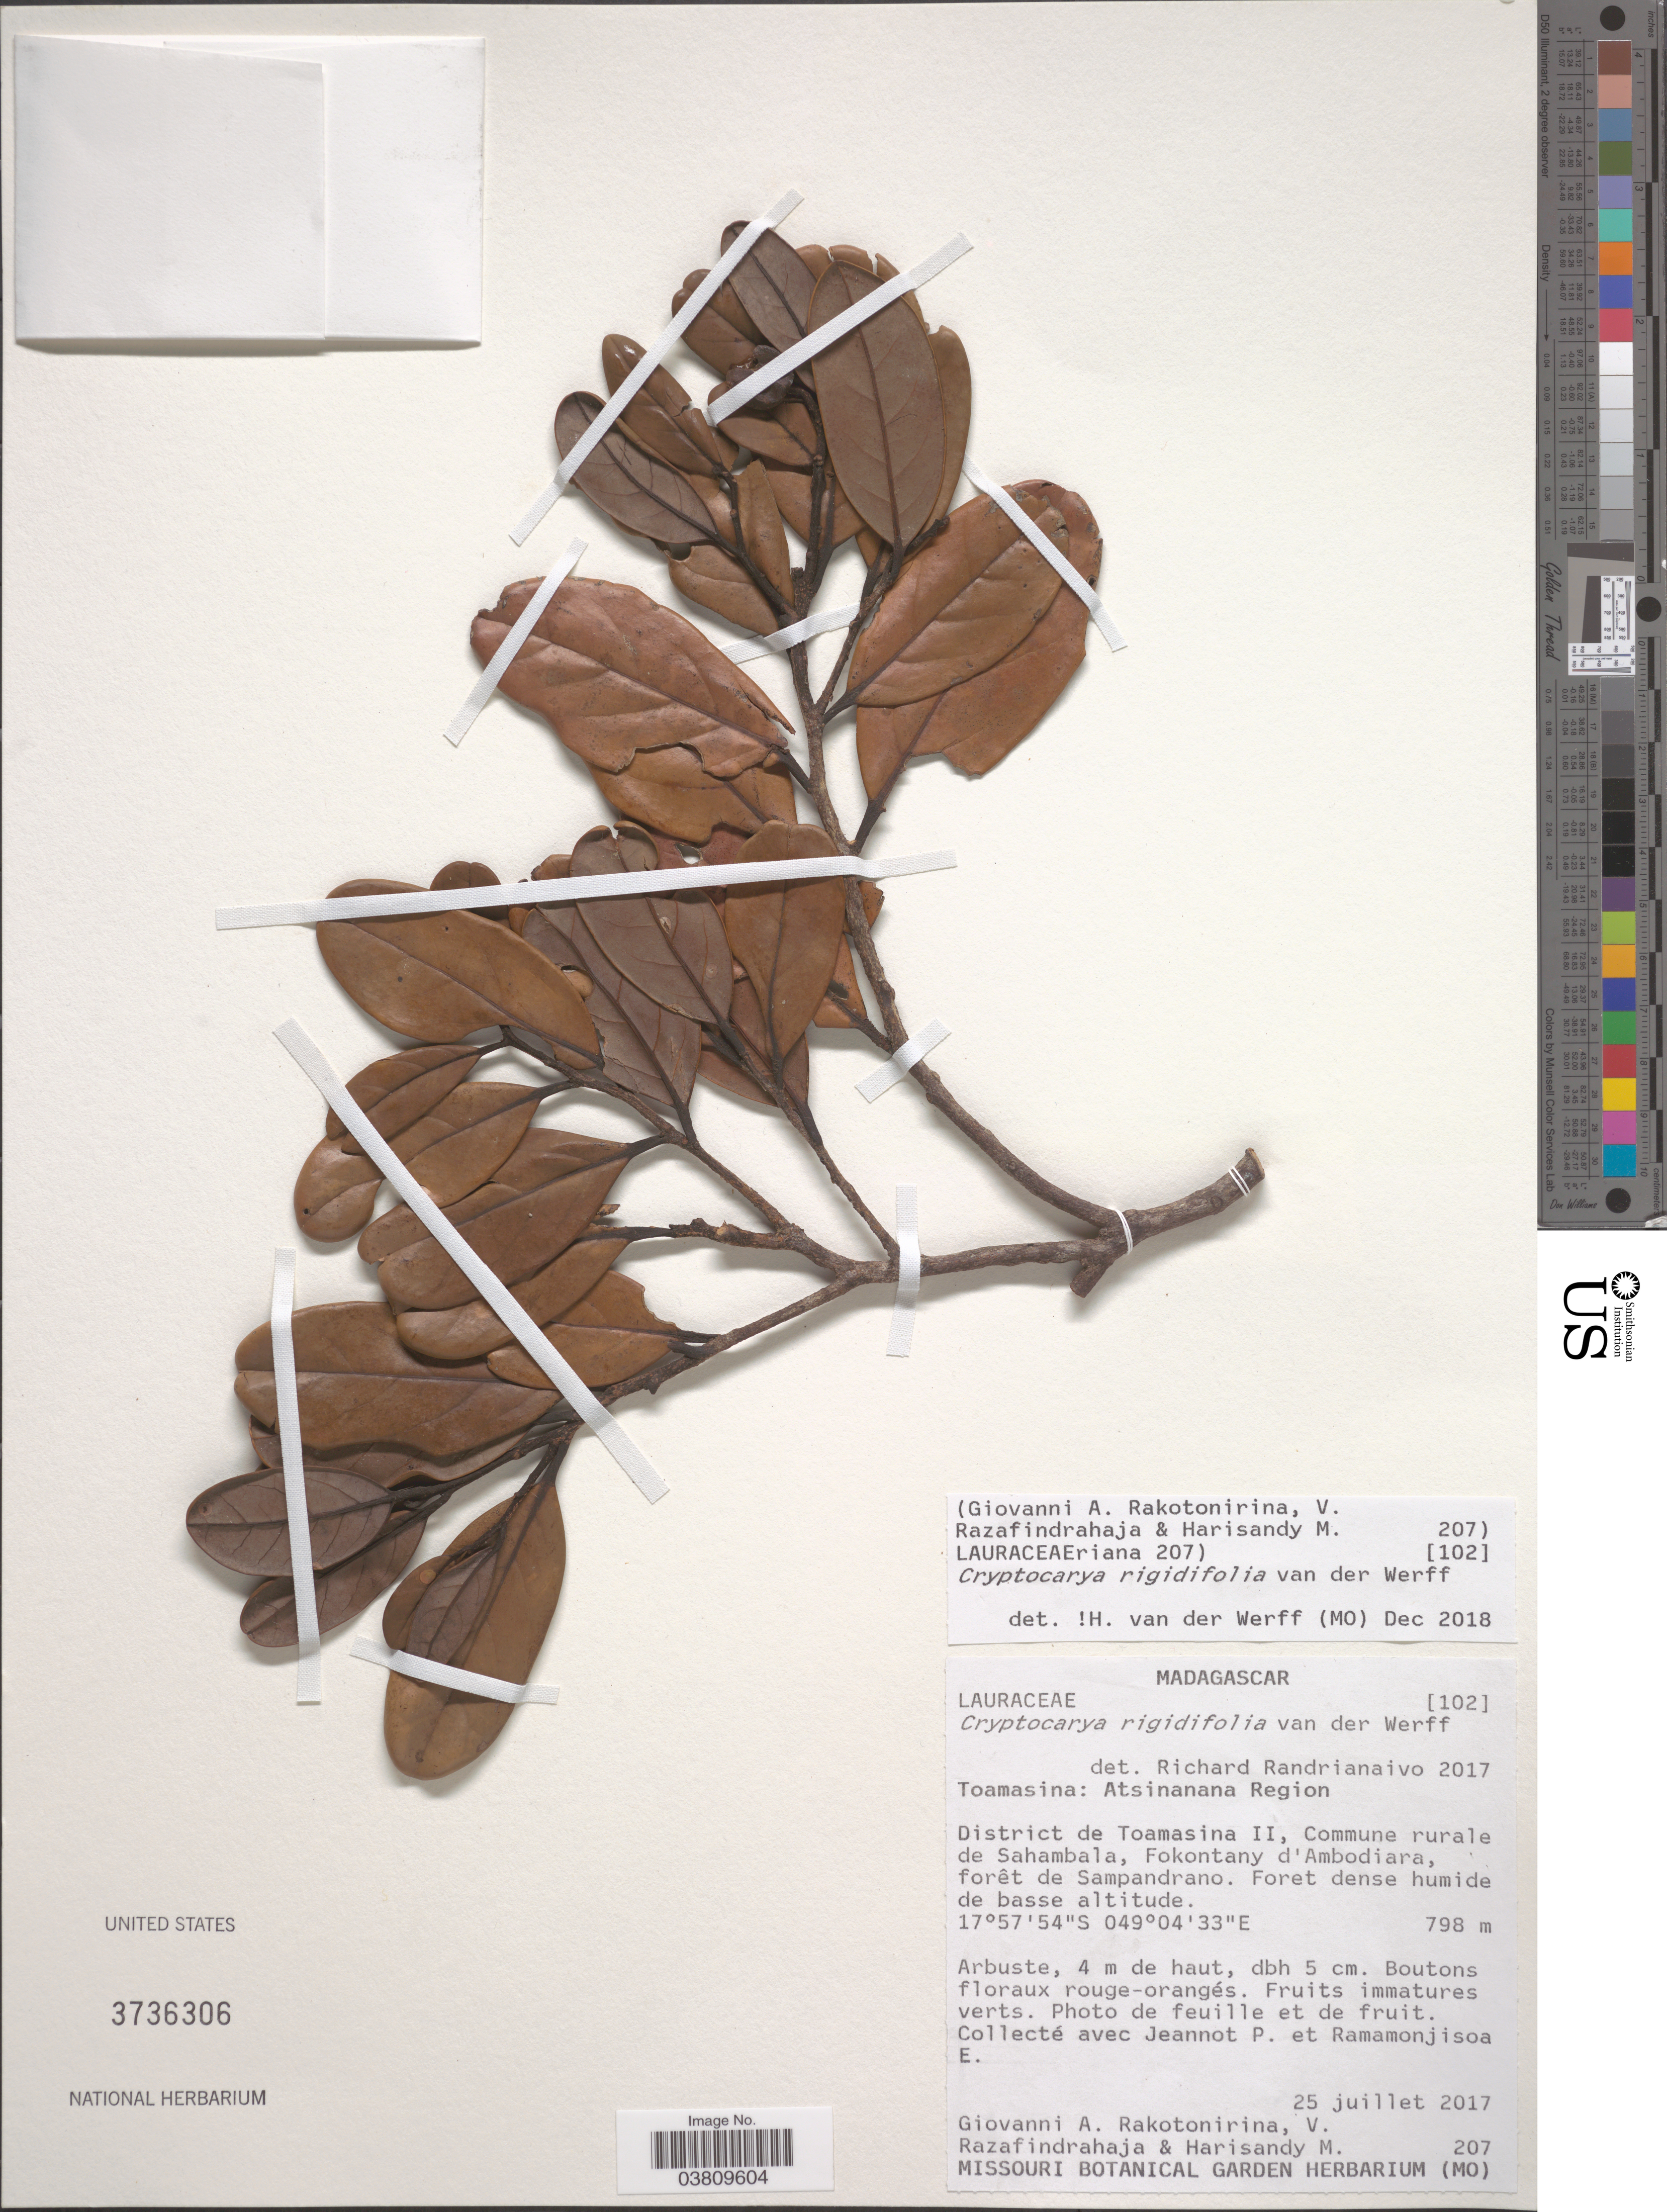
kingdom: Plantae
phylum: Tracheophyta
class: Magnoliopsida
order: Laurales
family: Lauraceae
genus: Cryptocarya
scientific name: Cryptocarya rigidifolia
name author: van der Werff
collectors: G. Rakotonirina, V. Razafindrahaja & M. Harisandy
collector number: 207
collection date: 2017-07-25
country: Madagascar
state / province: Atsinanana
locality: Atsinanana Region. District of Toamasina II, Commune rurale de Sahambala, Fokontany d'Ambodiara, forêt de Sampandrano.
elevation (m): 798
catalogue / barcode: US 3736306